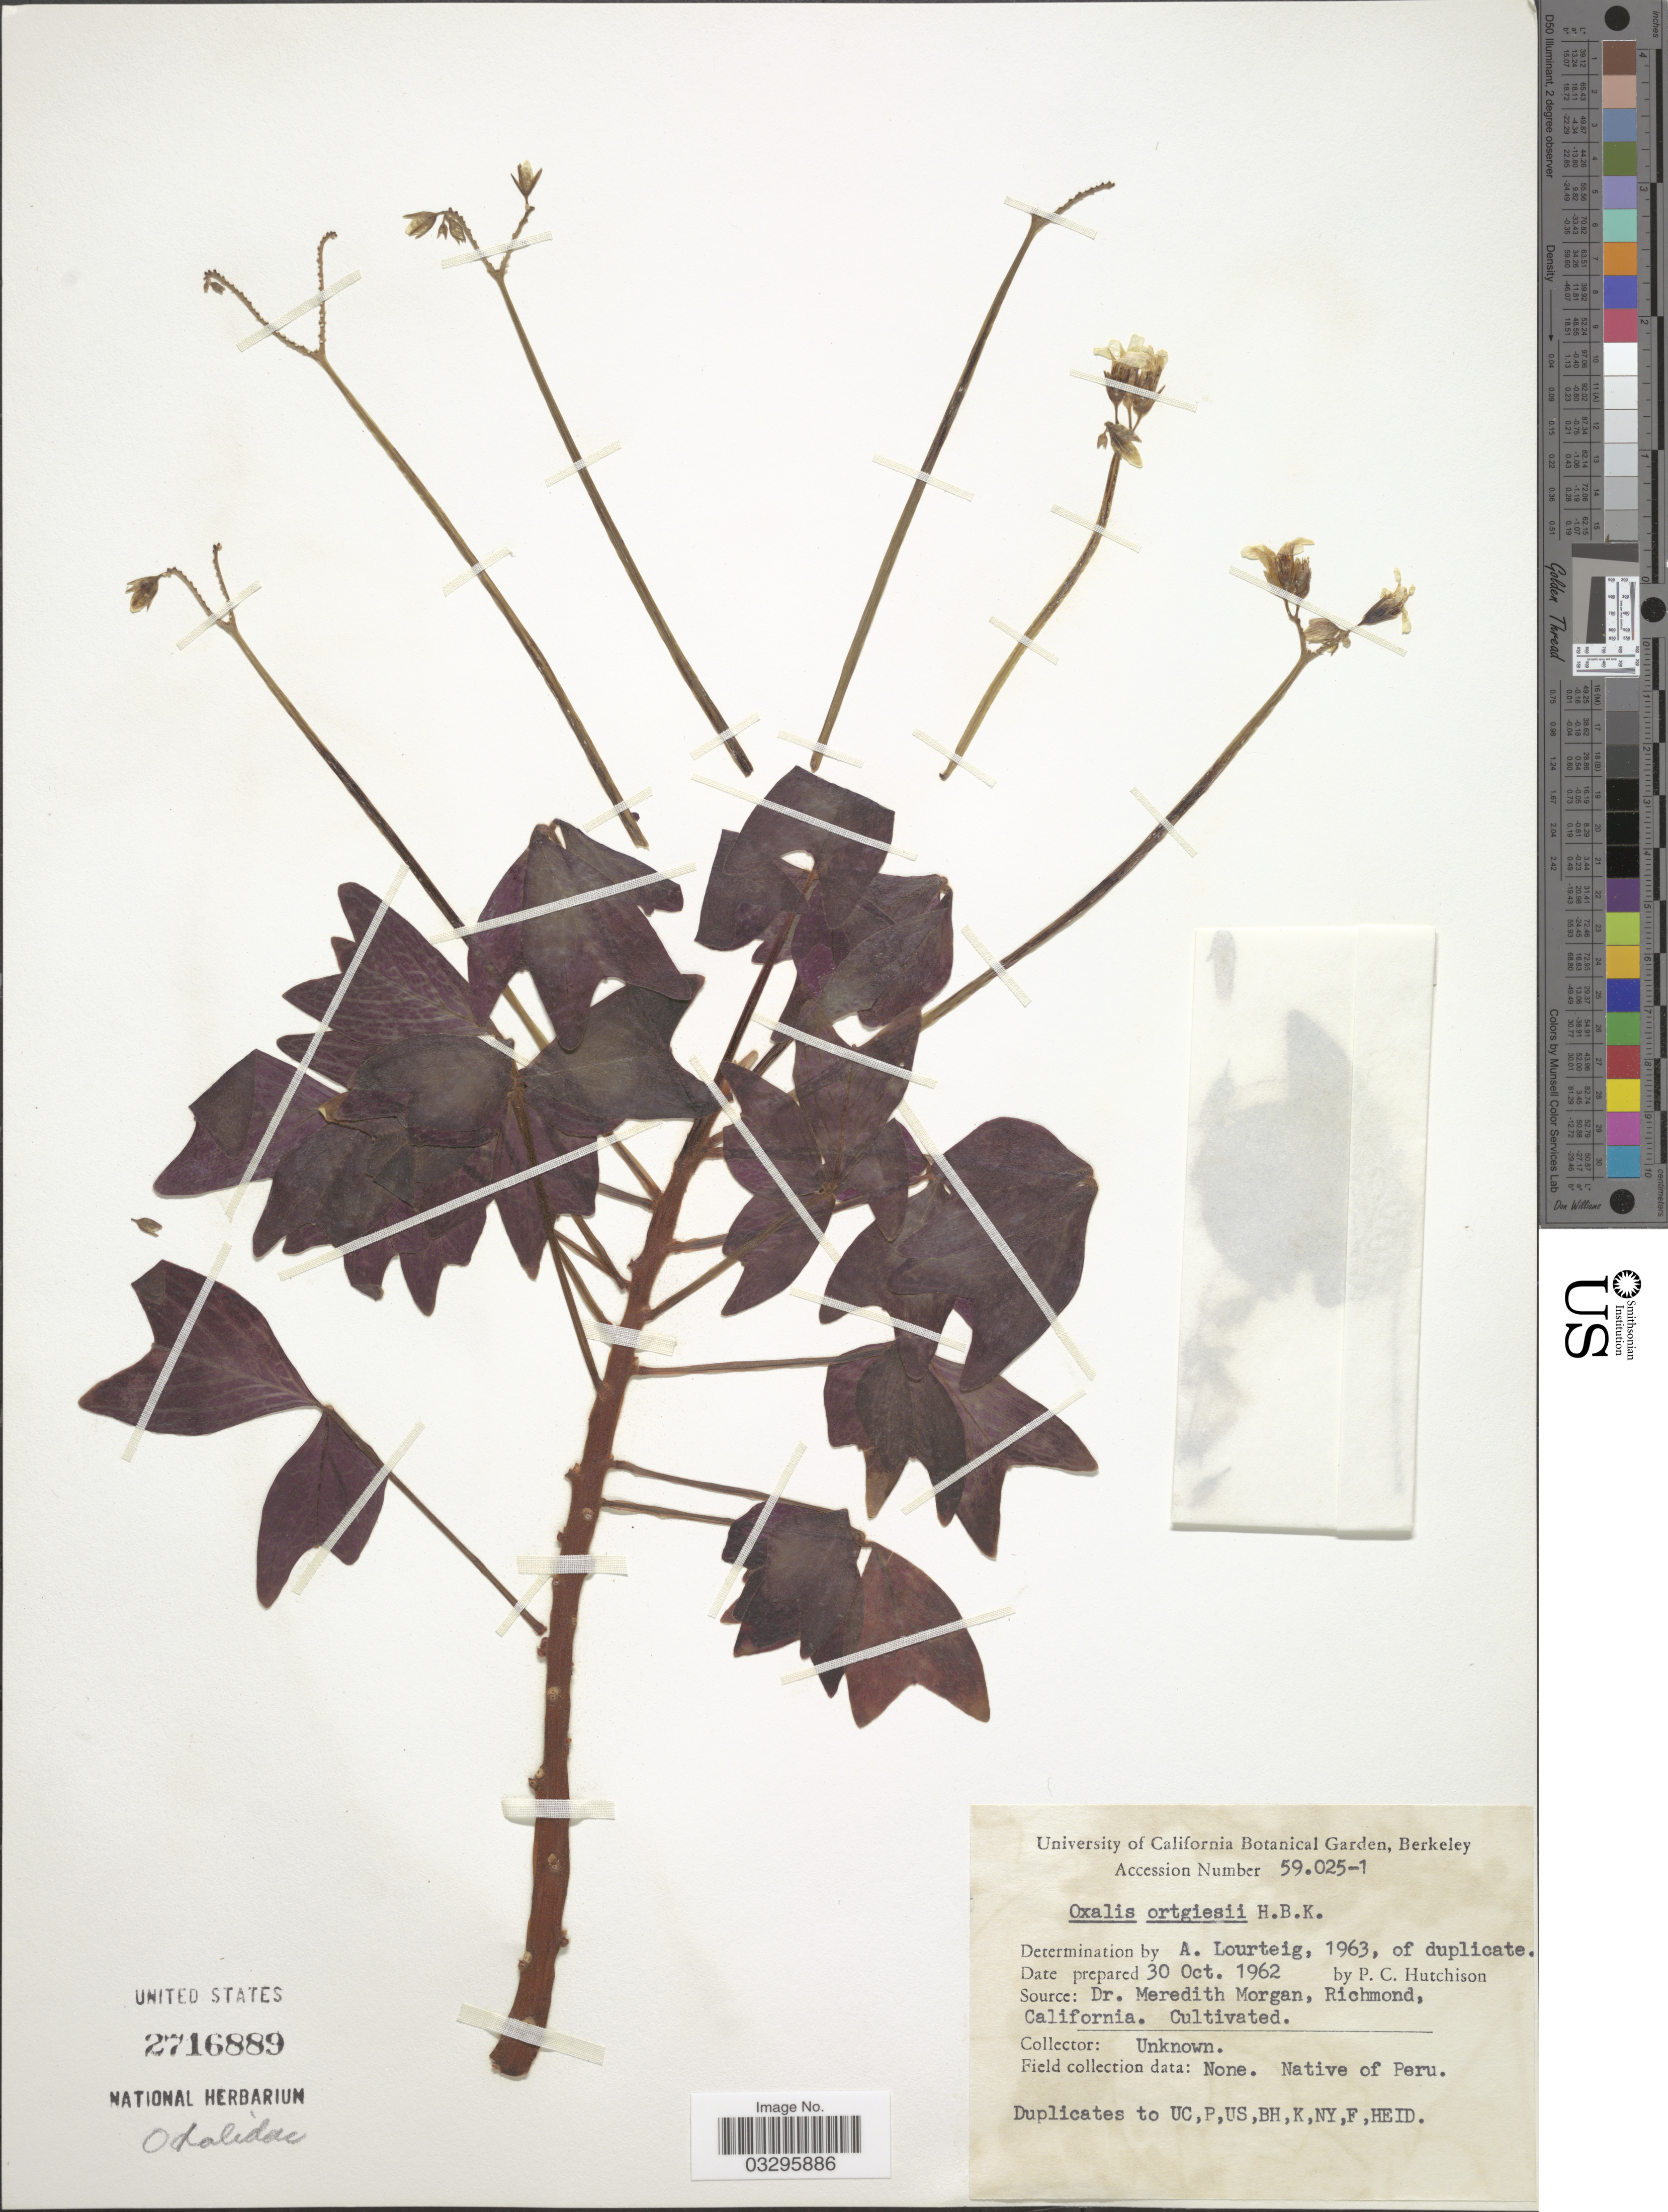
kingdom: Plantae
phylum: Tracheophyta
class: Magnoliopsida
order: Oxalidales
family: Oxalidaceae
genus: Oxalis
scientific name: Oxalis ortgiesii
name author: Regel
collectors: P. C. Hutchison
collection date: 1962-10-30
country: United States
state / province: California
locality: University of California Botanical Garden.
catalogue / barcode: US 2716889